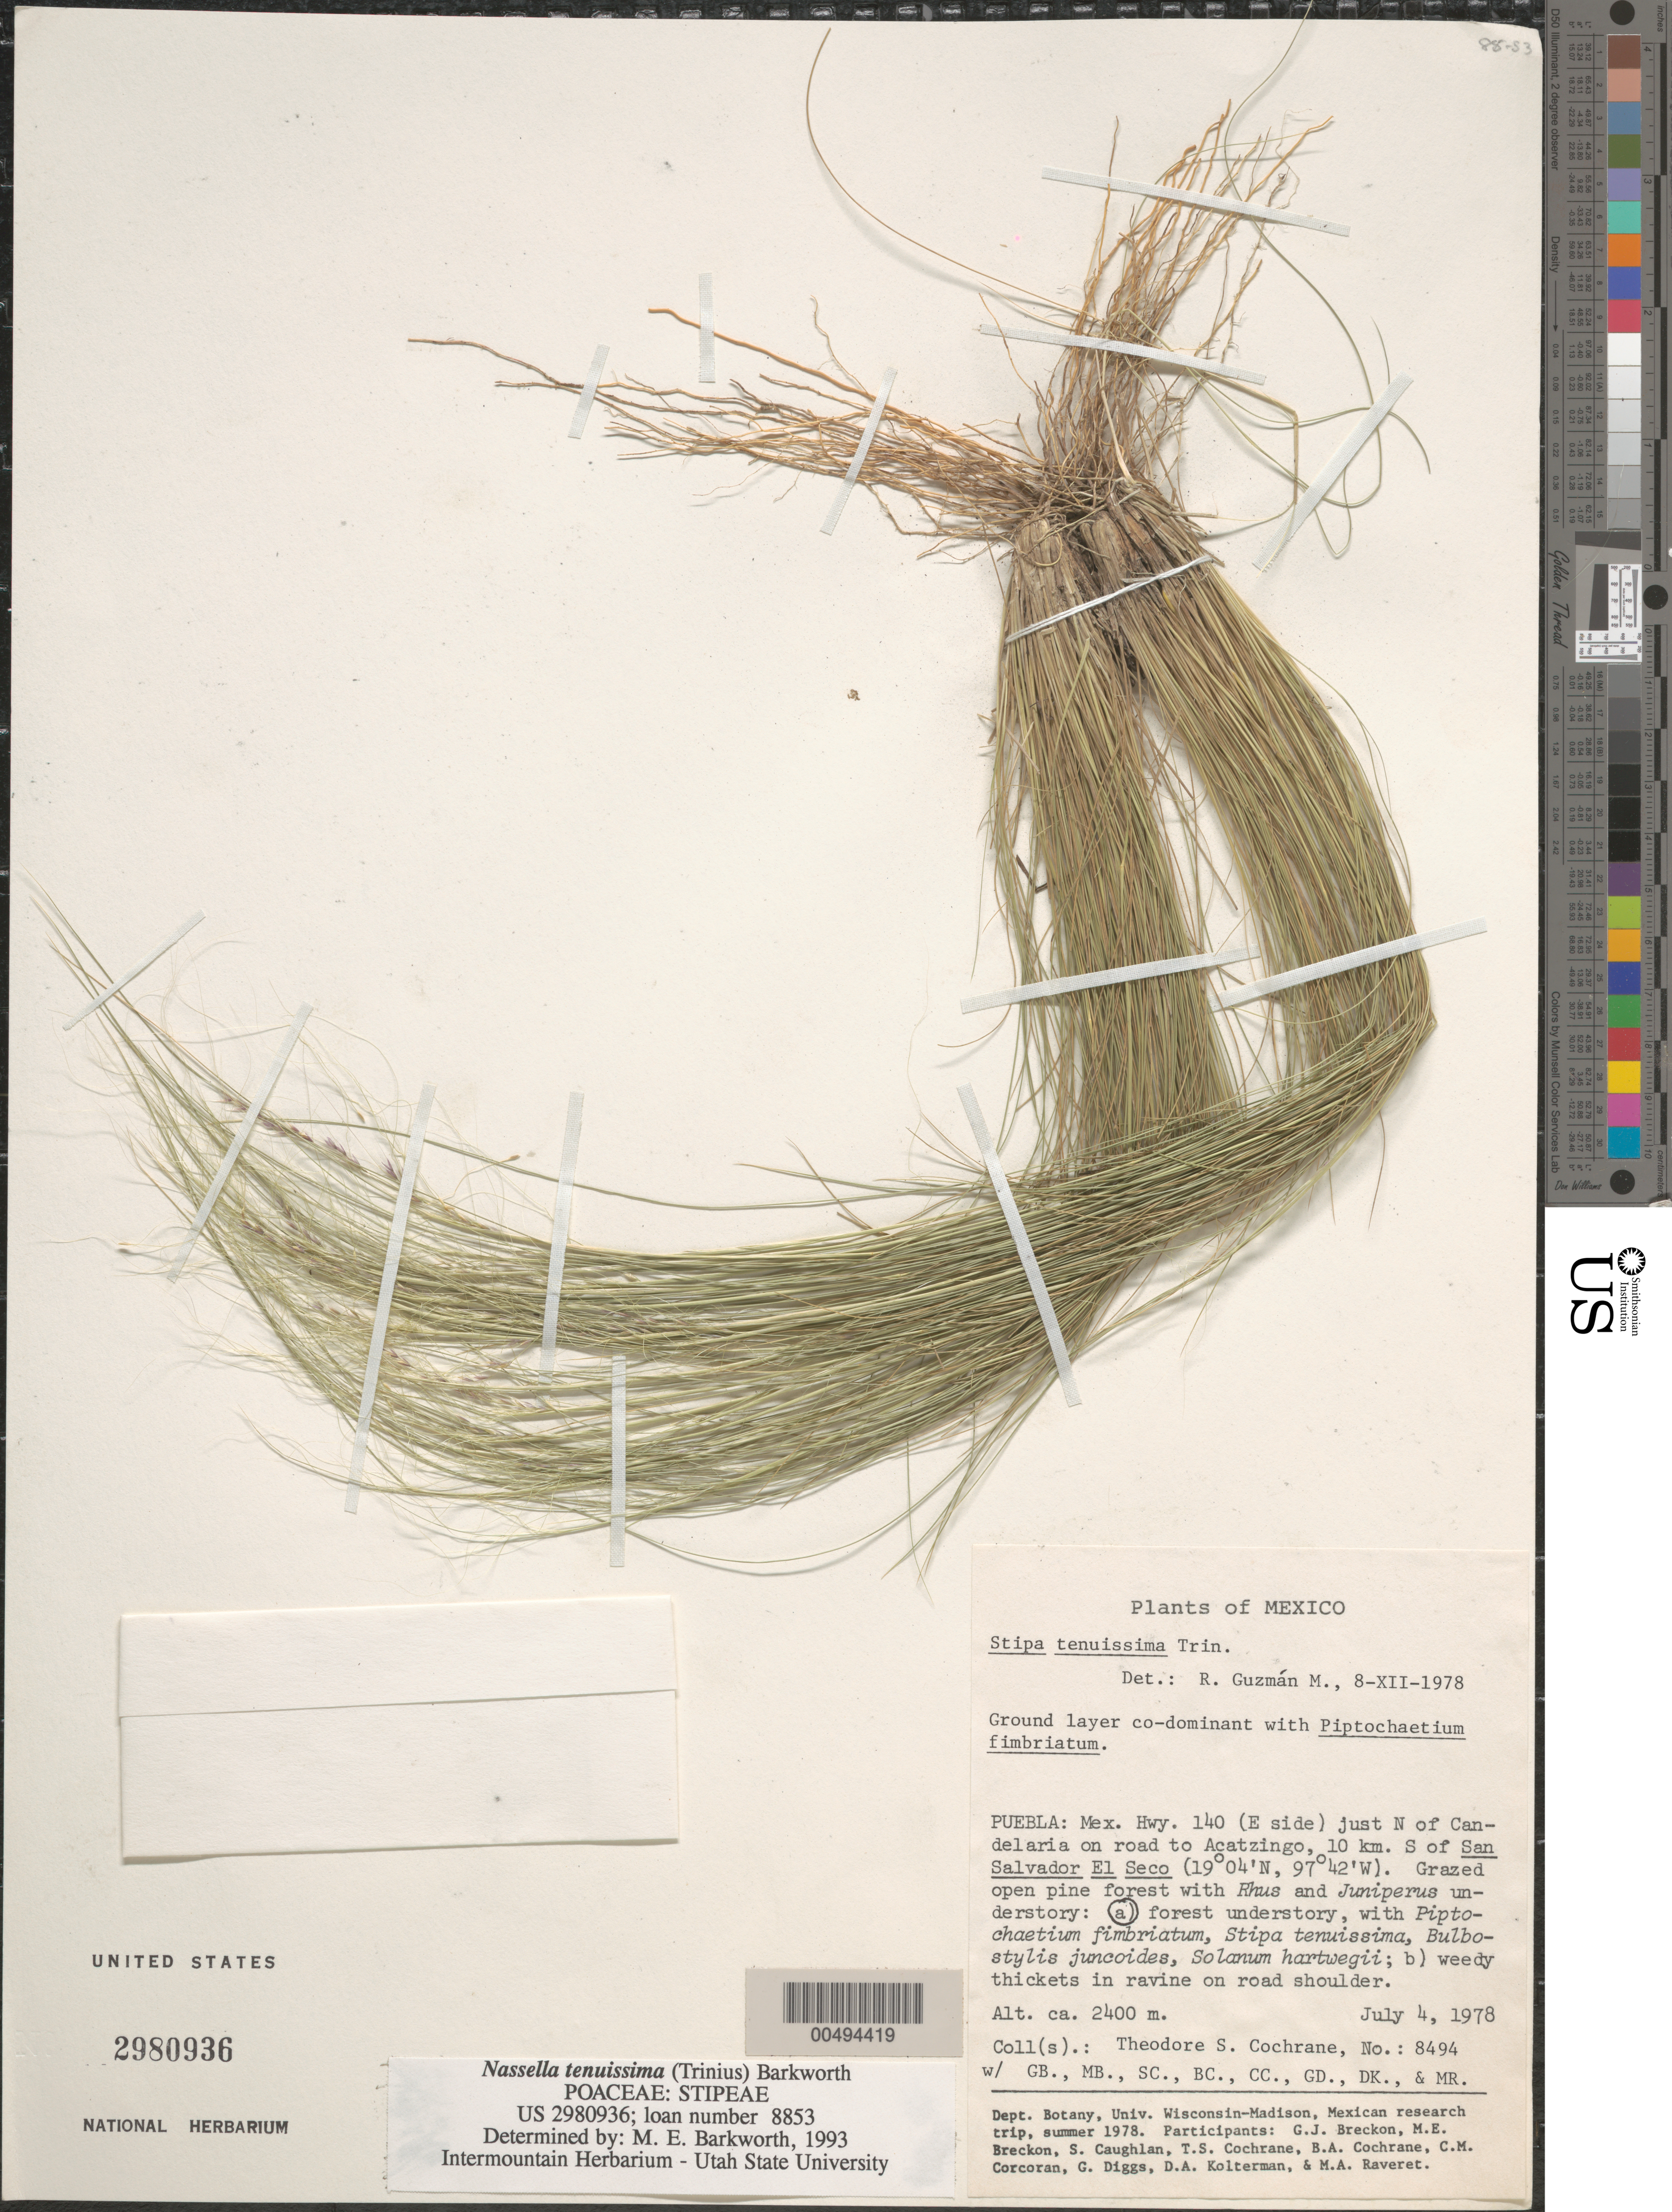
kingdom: Plantae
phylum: Tracheophyta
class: Liliopsida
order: Poales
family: Poaceae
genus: Nassella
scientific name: Nassella tenuissima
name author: (Trin.) Barkworth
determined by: Barkworth, M. E.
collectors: T. Cochrane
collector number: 8494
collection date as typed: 4 Jul 1978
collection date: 1978-07-04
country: Mexico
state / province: Puebla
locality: Mex. Hwy 140 (E side) just N of Candelaria on rd to Acatzingo, 10 km S of San Salvador El Seco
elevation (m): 2400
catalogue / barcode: US 2980936